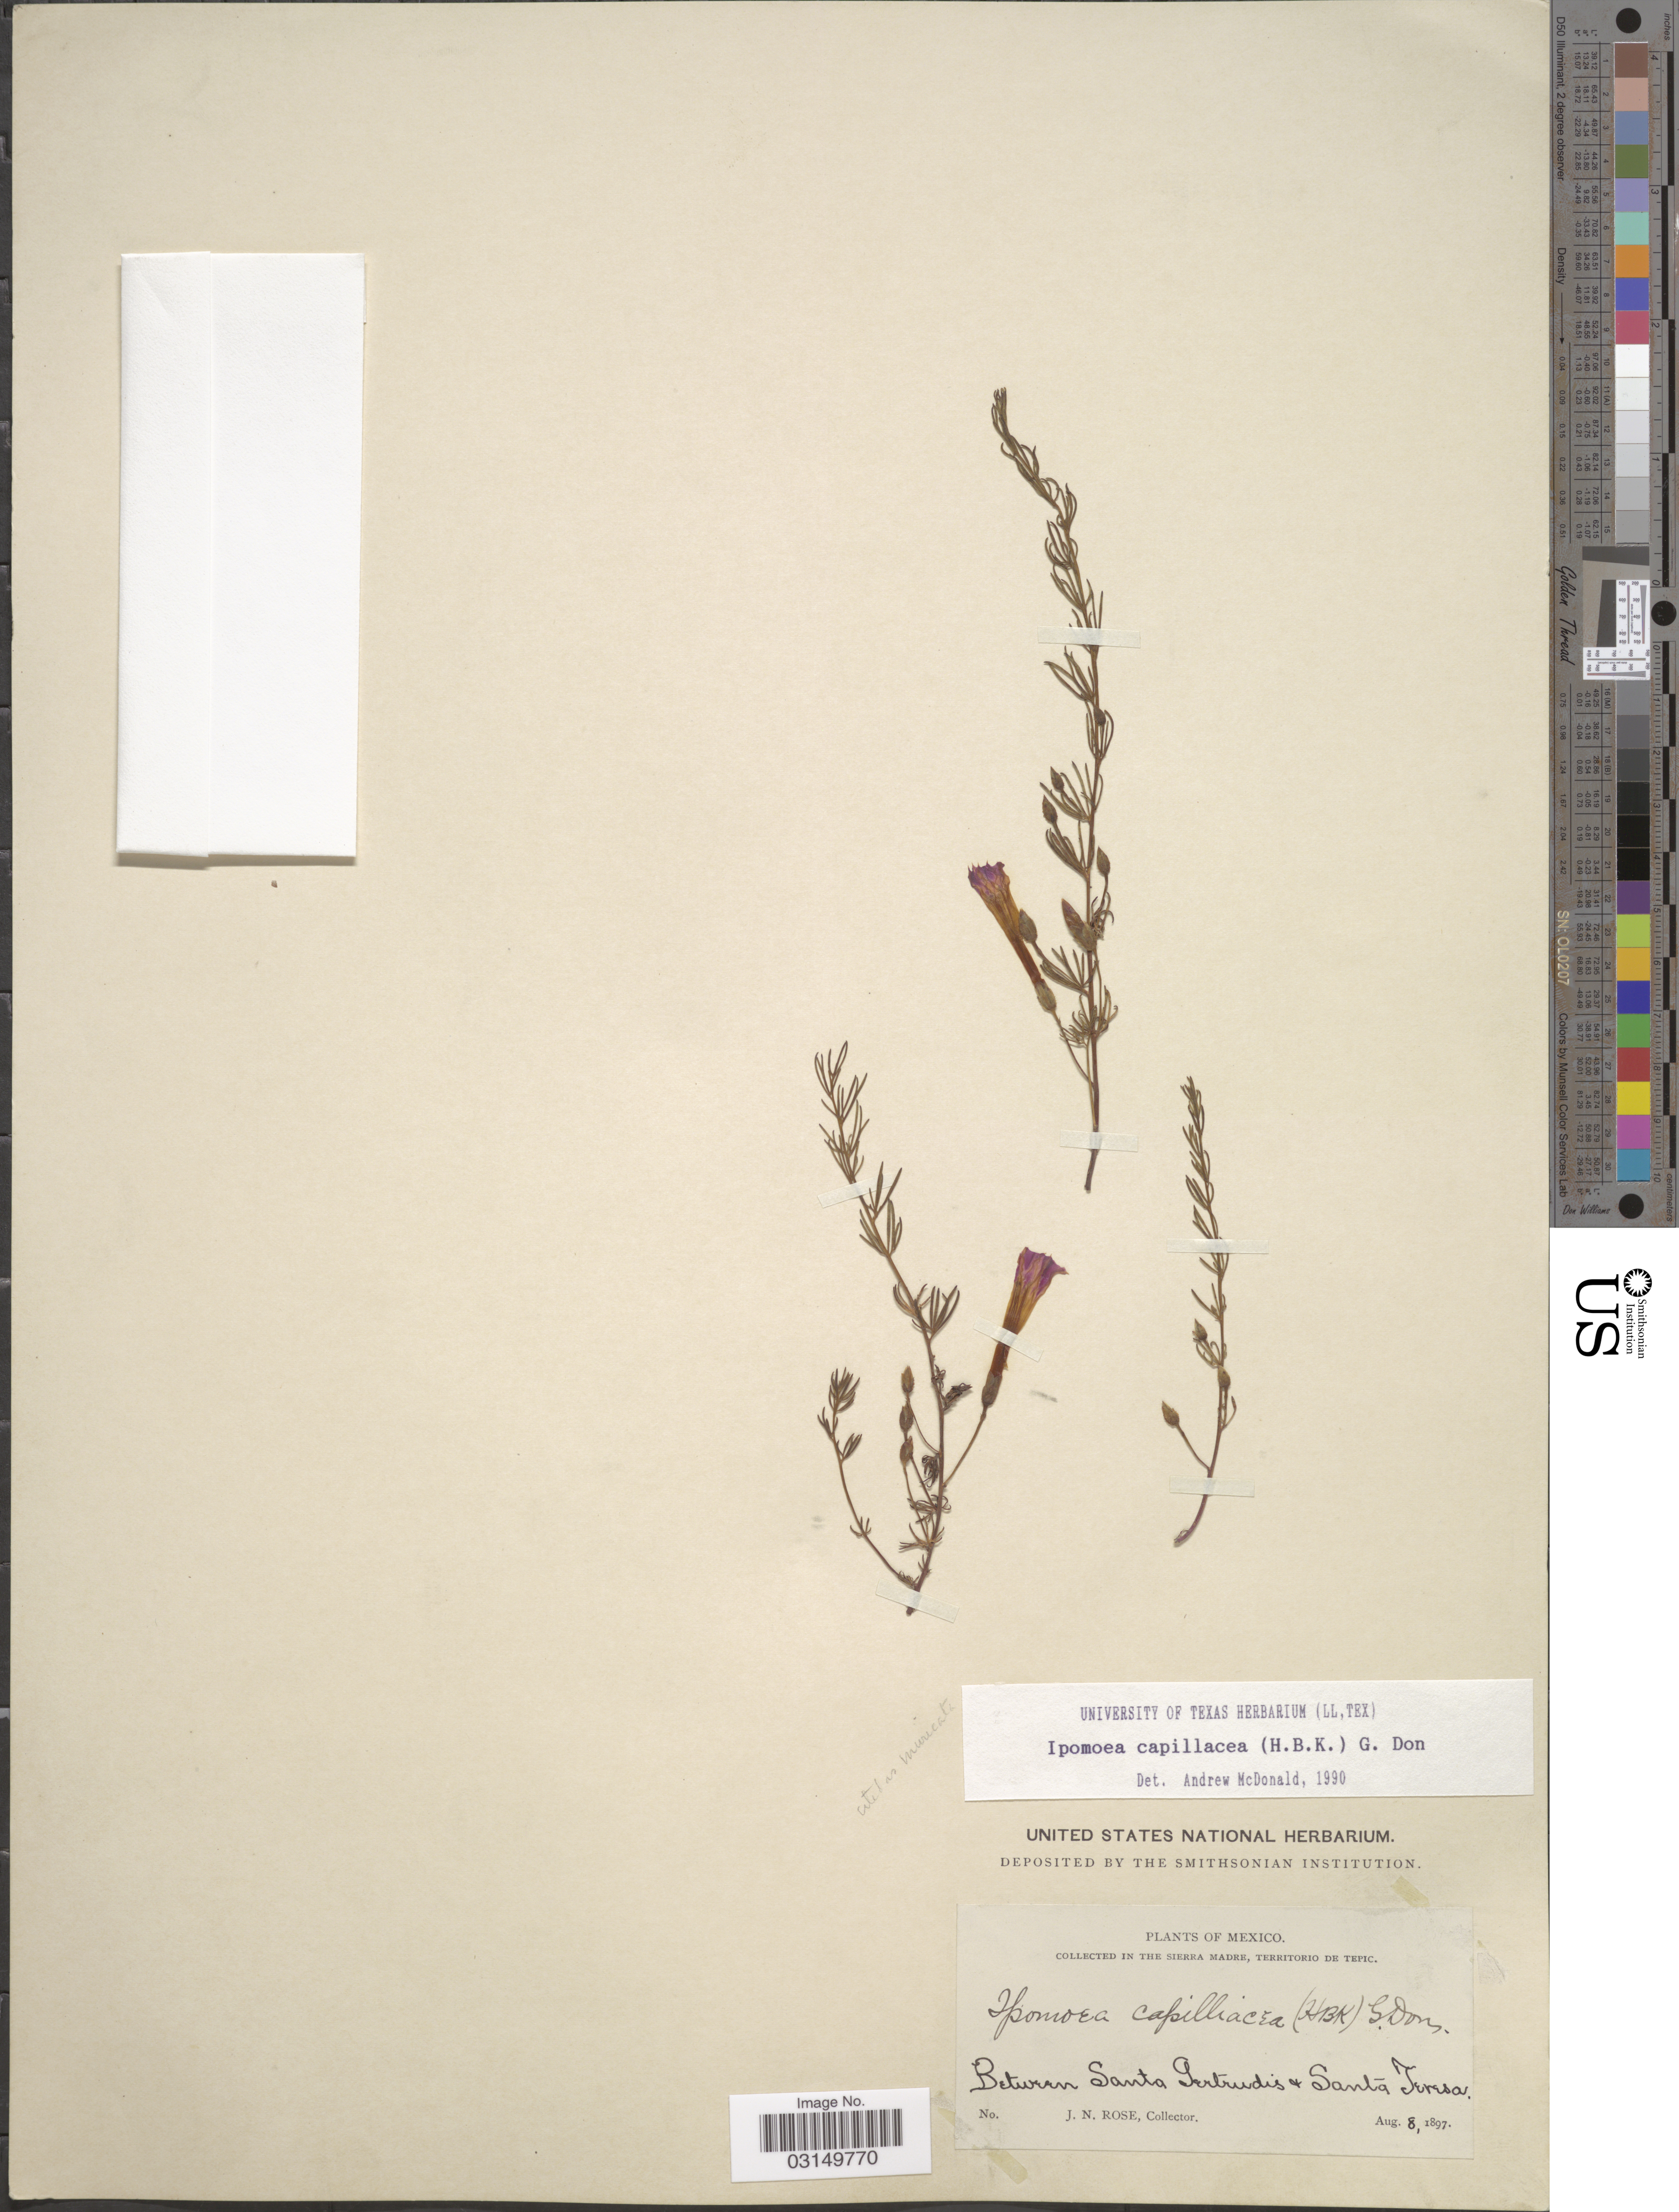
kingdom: Plantae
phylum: Tracheophyta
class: Magnoliopsida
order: Solanales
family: Convolvulaceae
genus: Ipomoea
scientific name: Ipomoea capillacea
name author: (Kunth) G. Don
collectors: J. N. Rose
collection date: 1897-08-08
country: Mexico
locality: In The Sierra Madre, Territorio De Tepic, Between Santa Gertrudis & Santa Teresa.